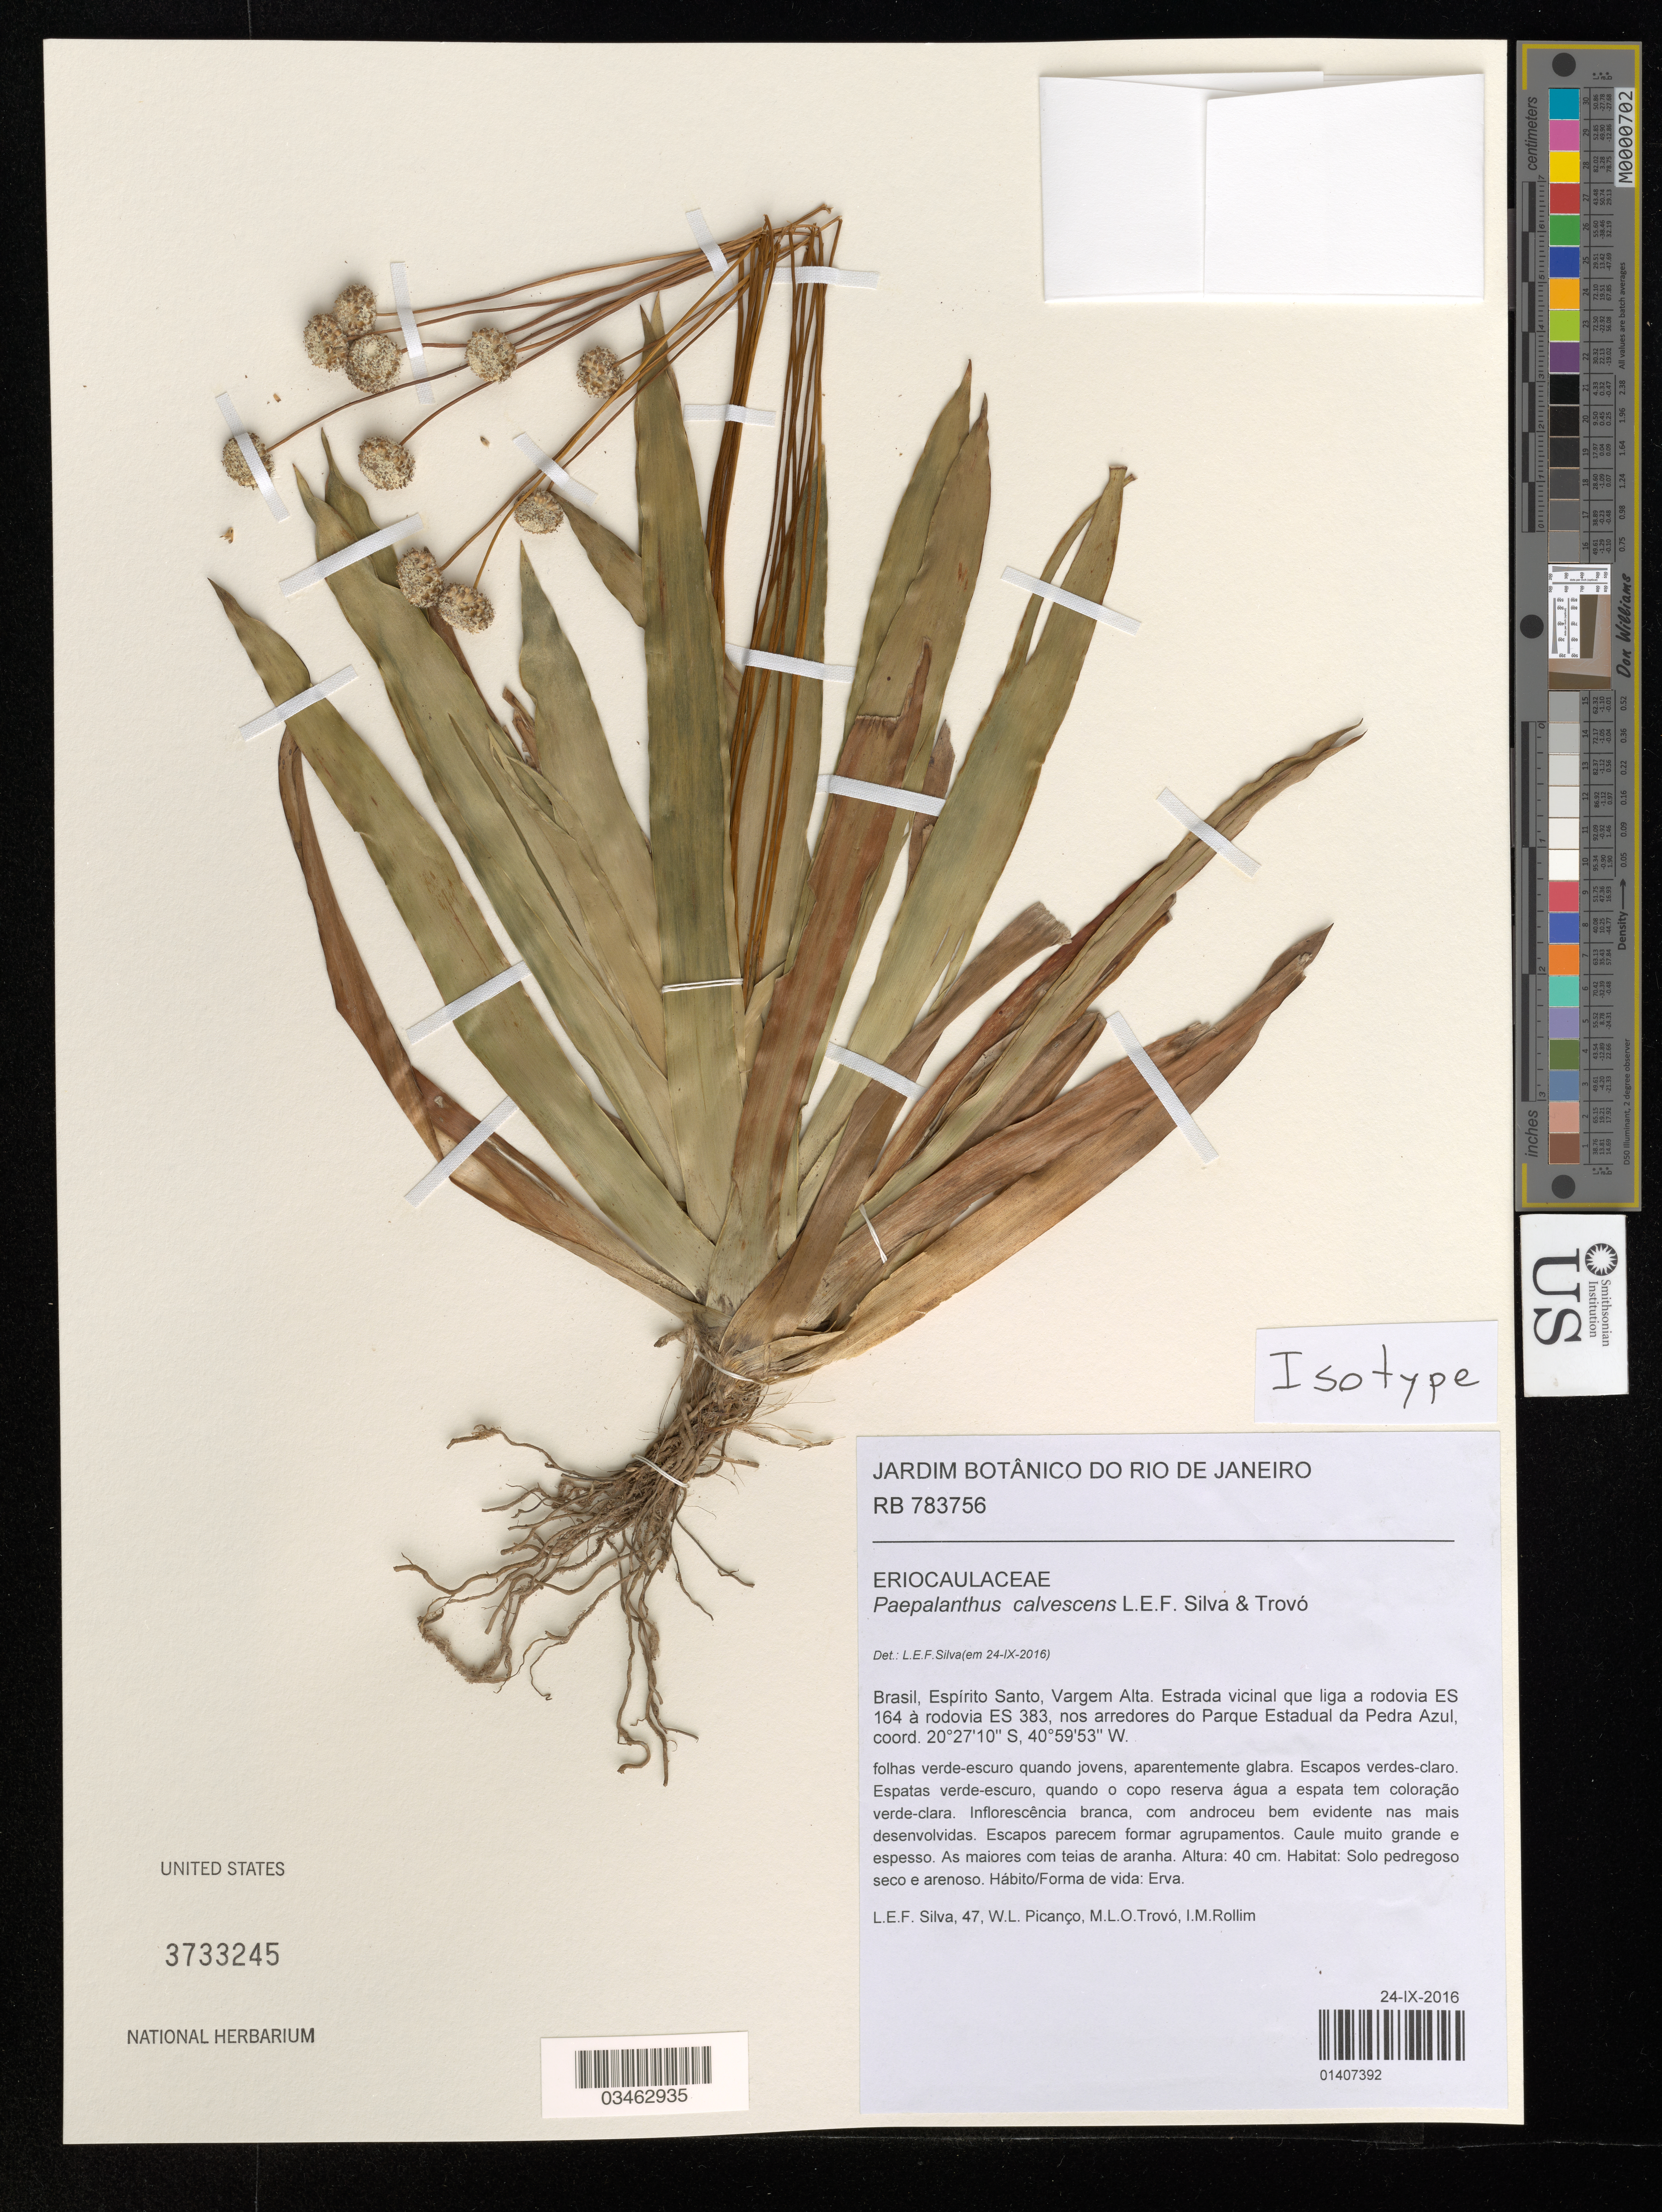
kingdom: Plantae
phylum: Tracheophyta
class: Liliopsida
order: Poales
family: Eriocaulaceae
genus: Paepalanthus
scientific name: Paepalanthus calvescens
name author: L. E. F. Silva & Trovó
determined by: da Silva, Lucas Espindola Florencio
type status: Isotype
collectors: L. da Silva, W. Picanço, M. Trovó & I. Rollim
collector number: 47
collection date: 2016-09-24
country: Brazil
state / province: Espírito Santo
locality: Vargem Alta. Estrada vicinal que liga a rodovia ES 164 a rodovia ES 383, nos arredores do Parque Estadual da Pedra Azul.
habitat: Solo pedregoso seco e arenoso. Erva.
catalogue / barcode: US 3733245